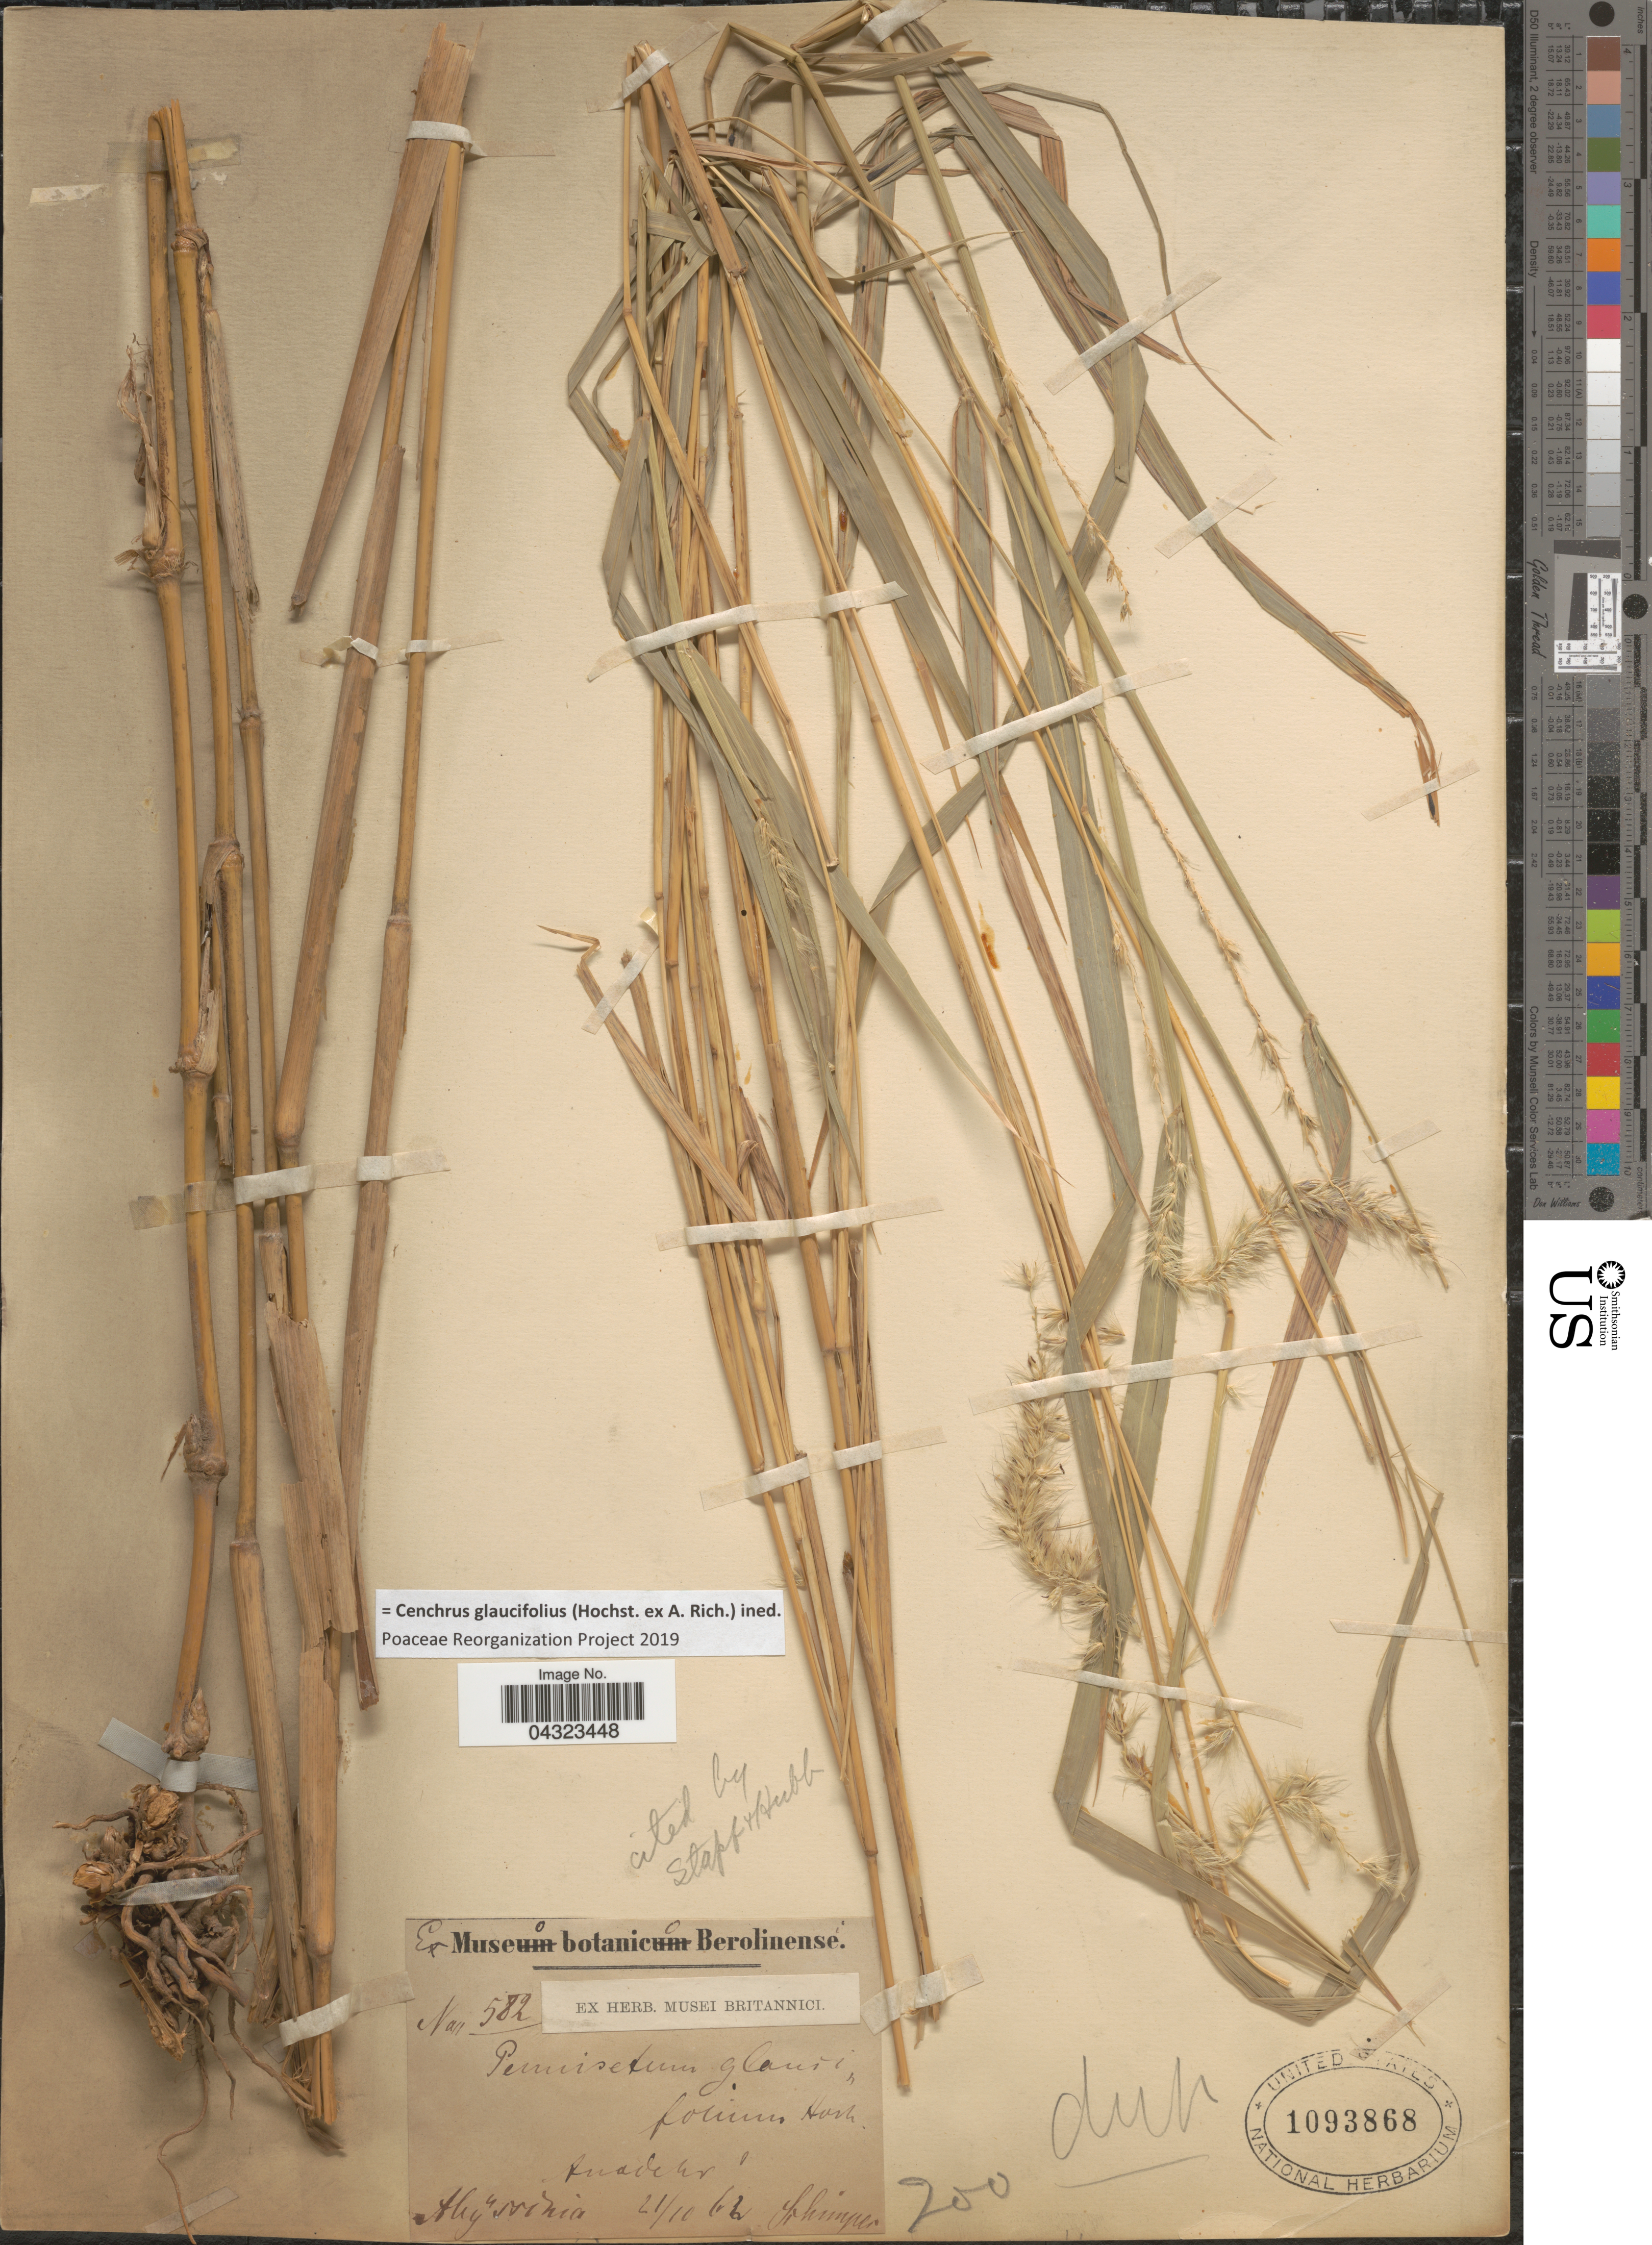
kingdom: Plantae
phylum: Tracheophyta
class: Liliopsida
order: Poales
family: Poaceae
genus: Cenchrus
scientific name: Cenchrus glaucocladus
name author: (Stapf & C. E. Hubb.) Morrone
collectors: -. Schimper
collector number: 582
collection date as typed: Transcribed d/m/y: 21/10/62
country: Ethiopia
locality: Anadehr [interpreted]. Abyssinia.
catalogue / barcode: US 1093868